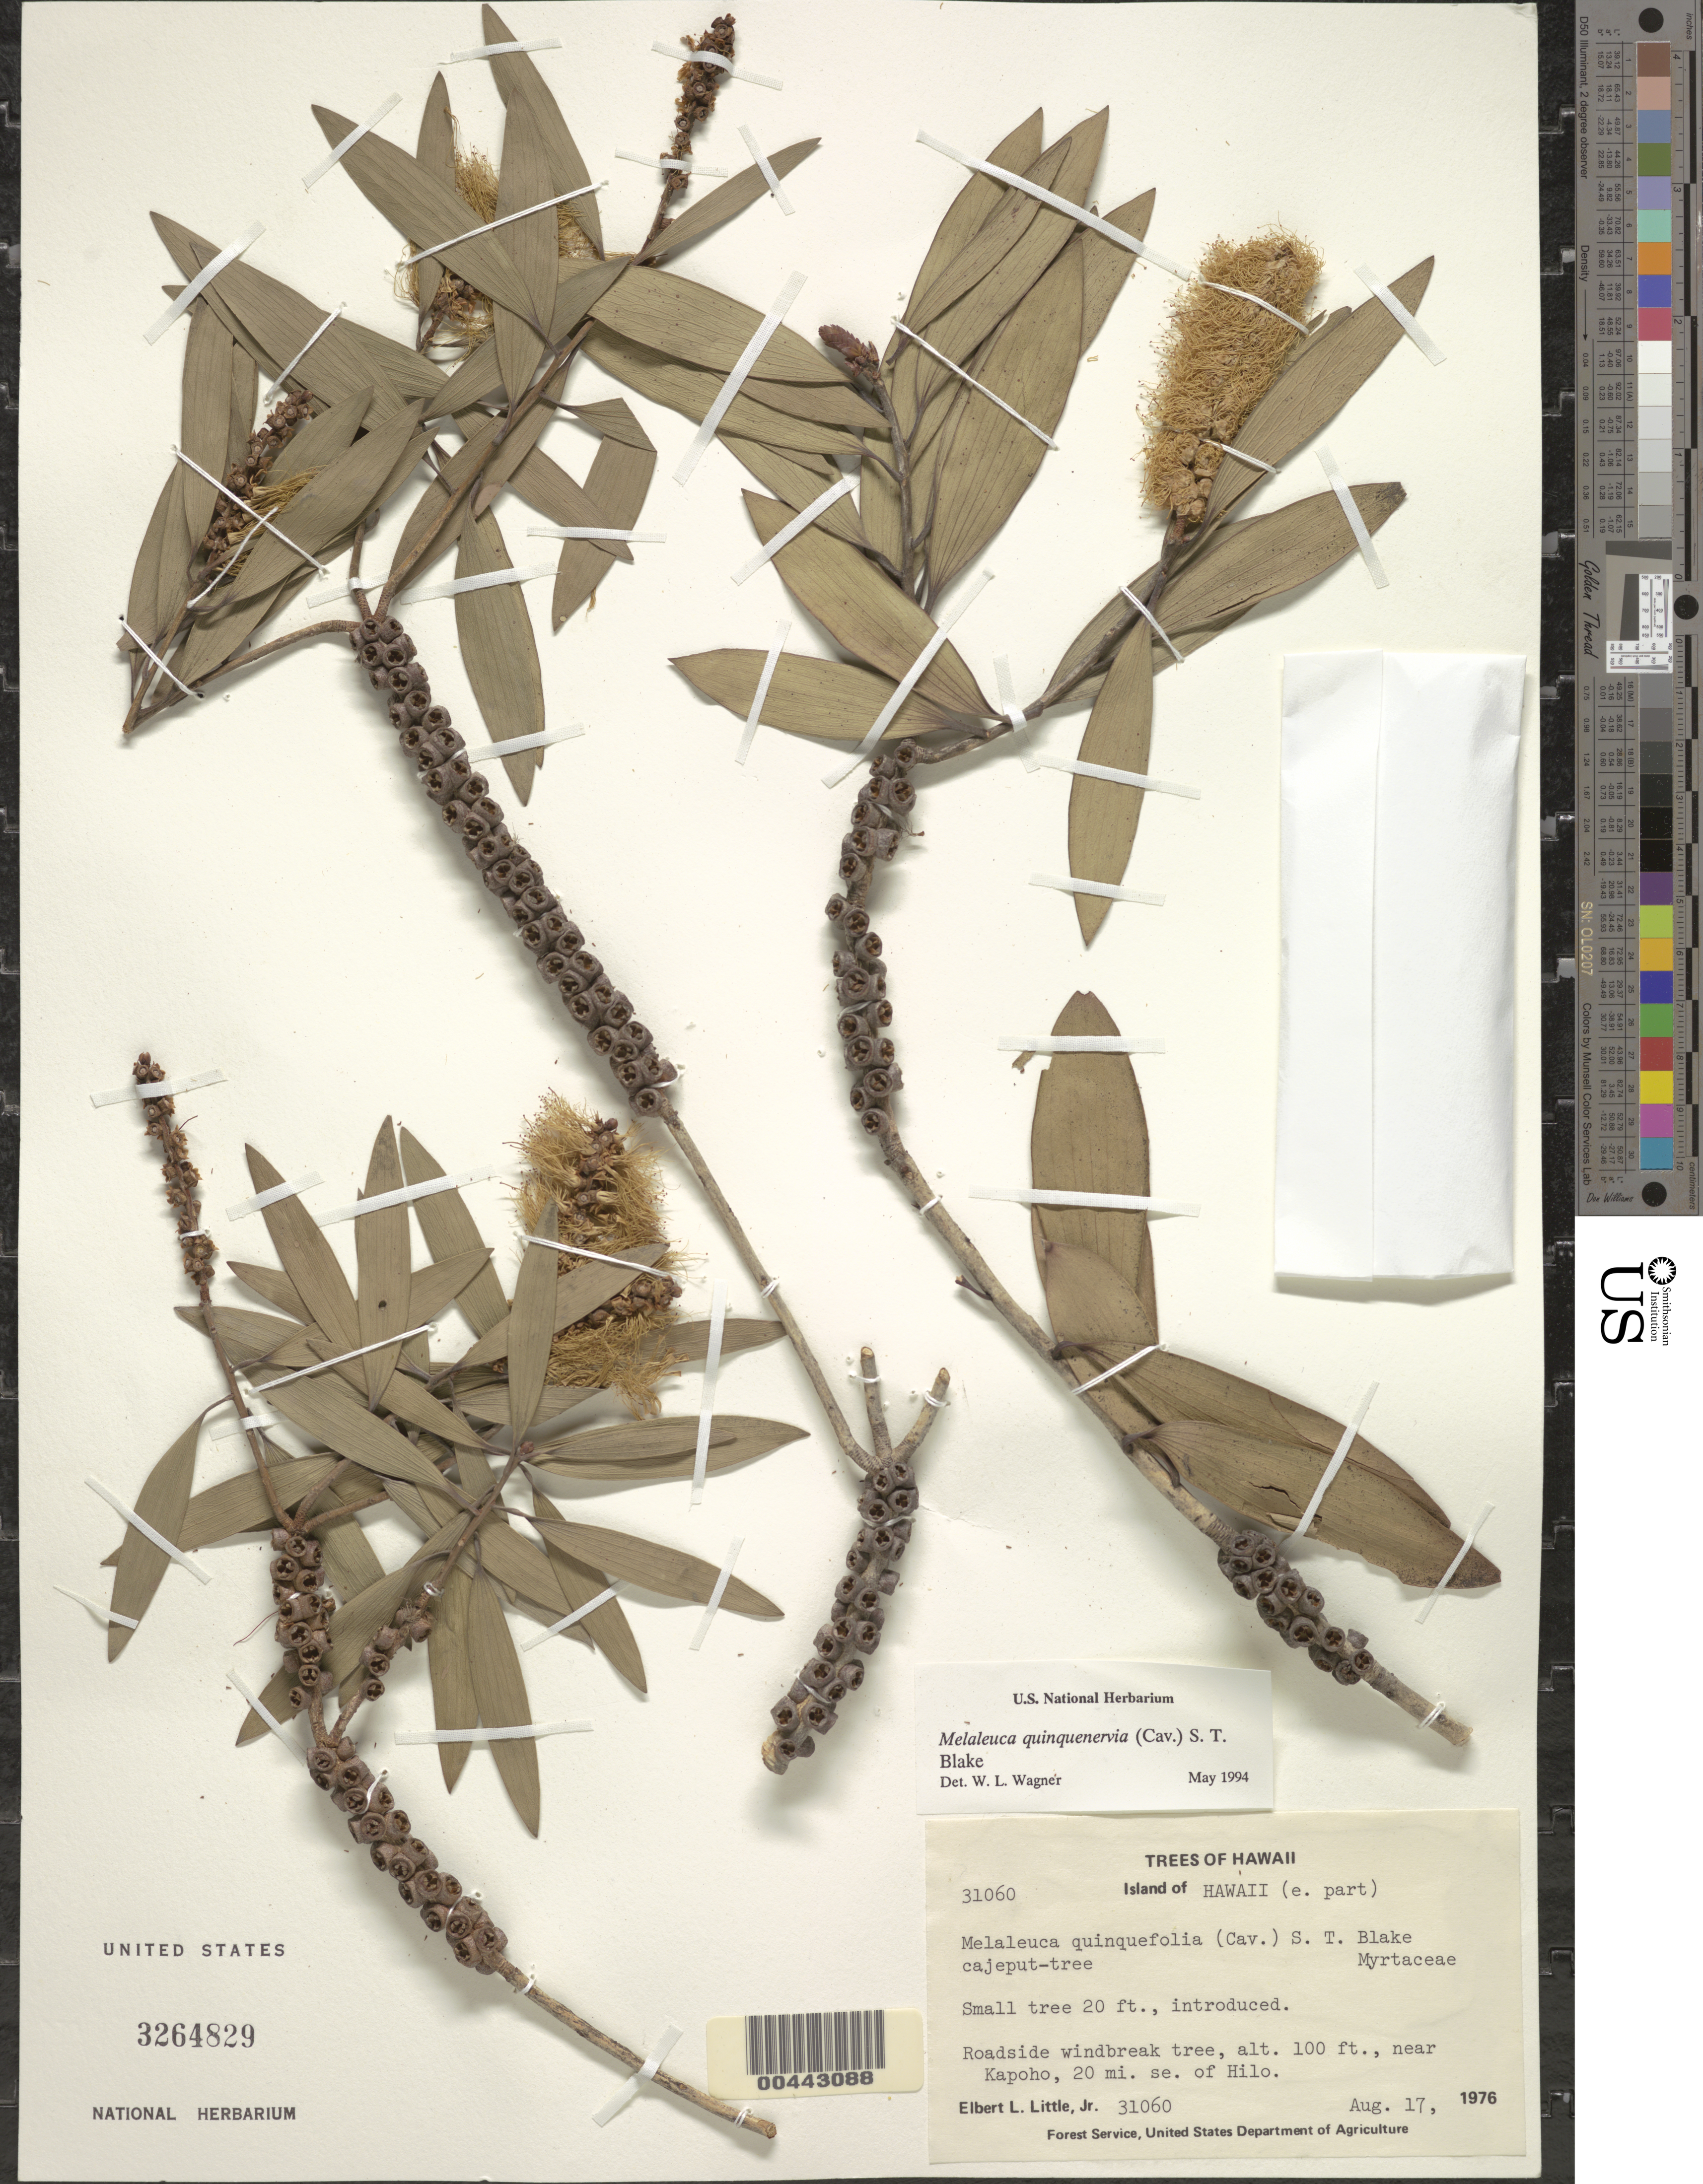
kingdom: Plantae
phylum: Tracheophyta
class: Magnoliopsida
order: Myrtales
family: Myrtaceae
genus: Melaleuca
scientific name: Melaleuca quinquenervia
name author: (Cav.) S.T. Blake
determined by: Wagner, W. L., (BOT), Smithsonian Institution - National Museum of Natural History (UNITED STATES)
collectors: E. L. Little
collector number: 31060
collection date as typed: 17 Aug 1976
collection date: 1976-08-17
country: United States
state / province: Hawaii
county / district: Hawaii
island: Hawaii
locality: E part of Hawaii, near Kapoho, 20 miles SE of Hilo.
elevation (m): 30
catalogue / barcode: US 3264829